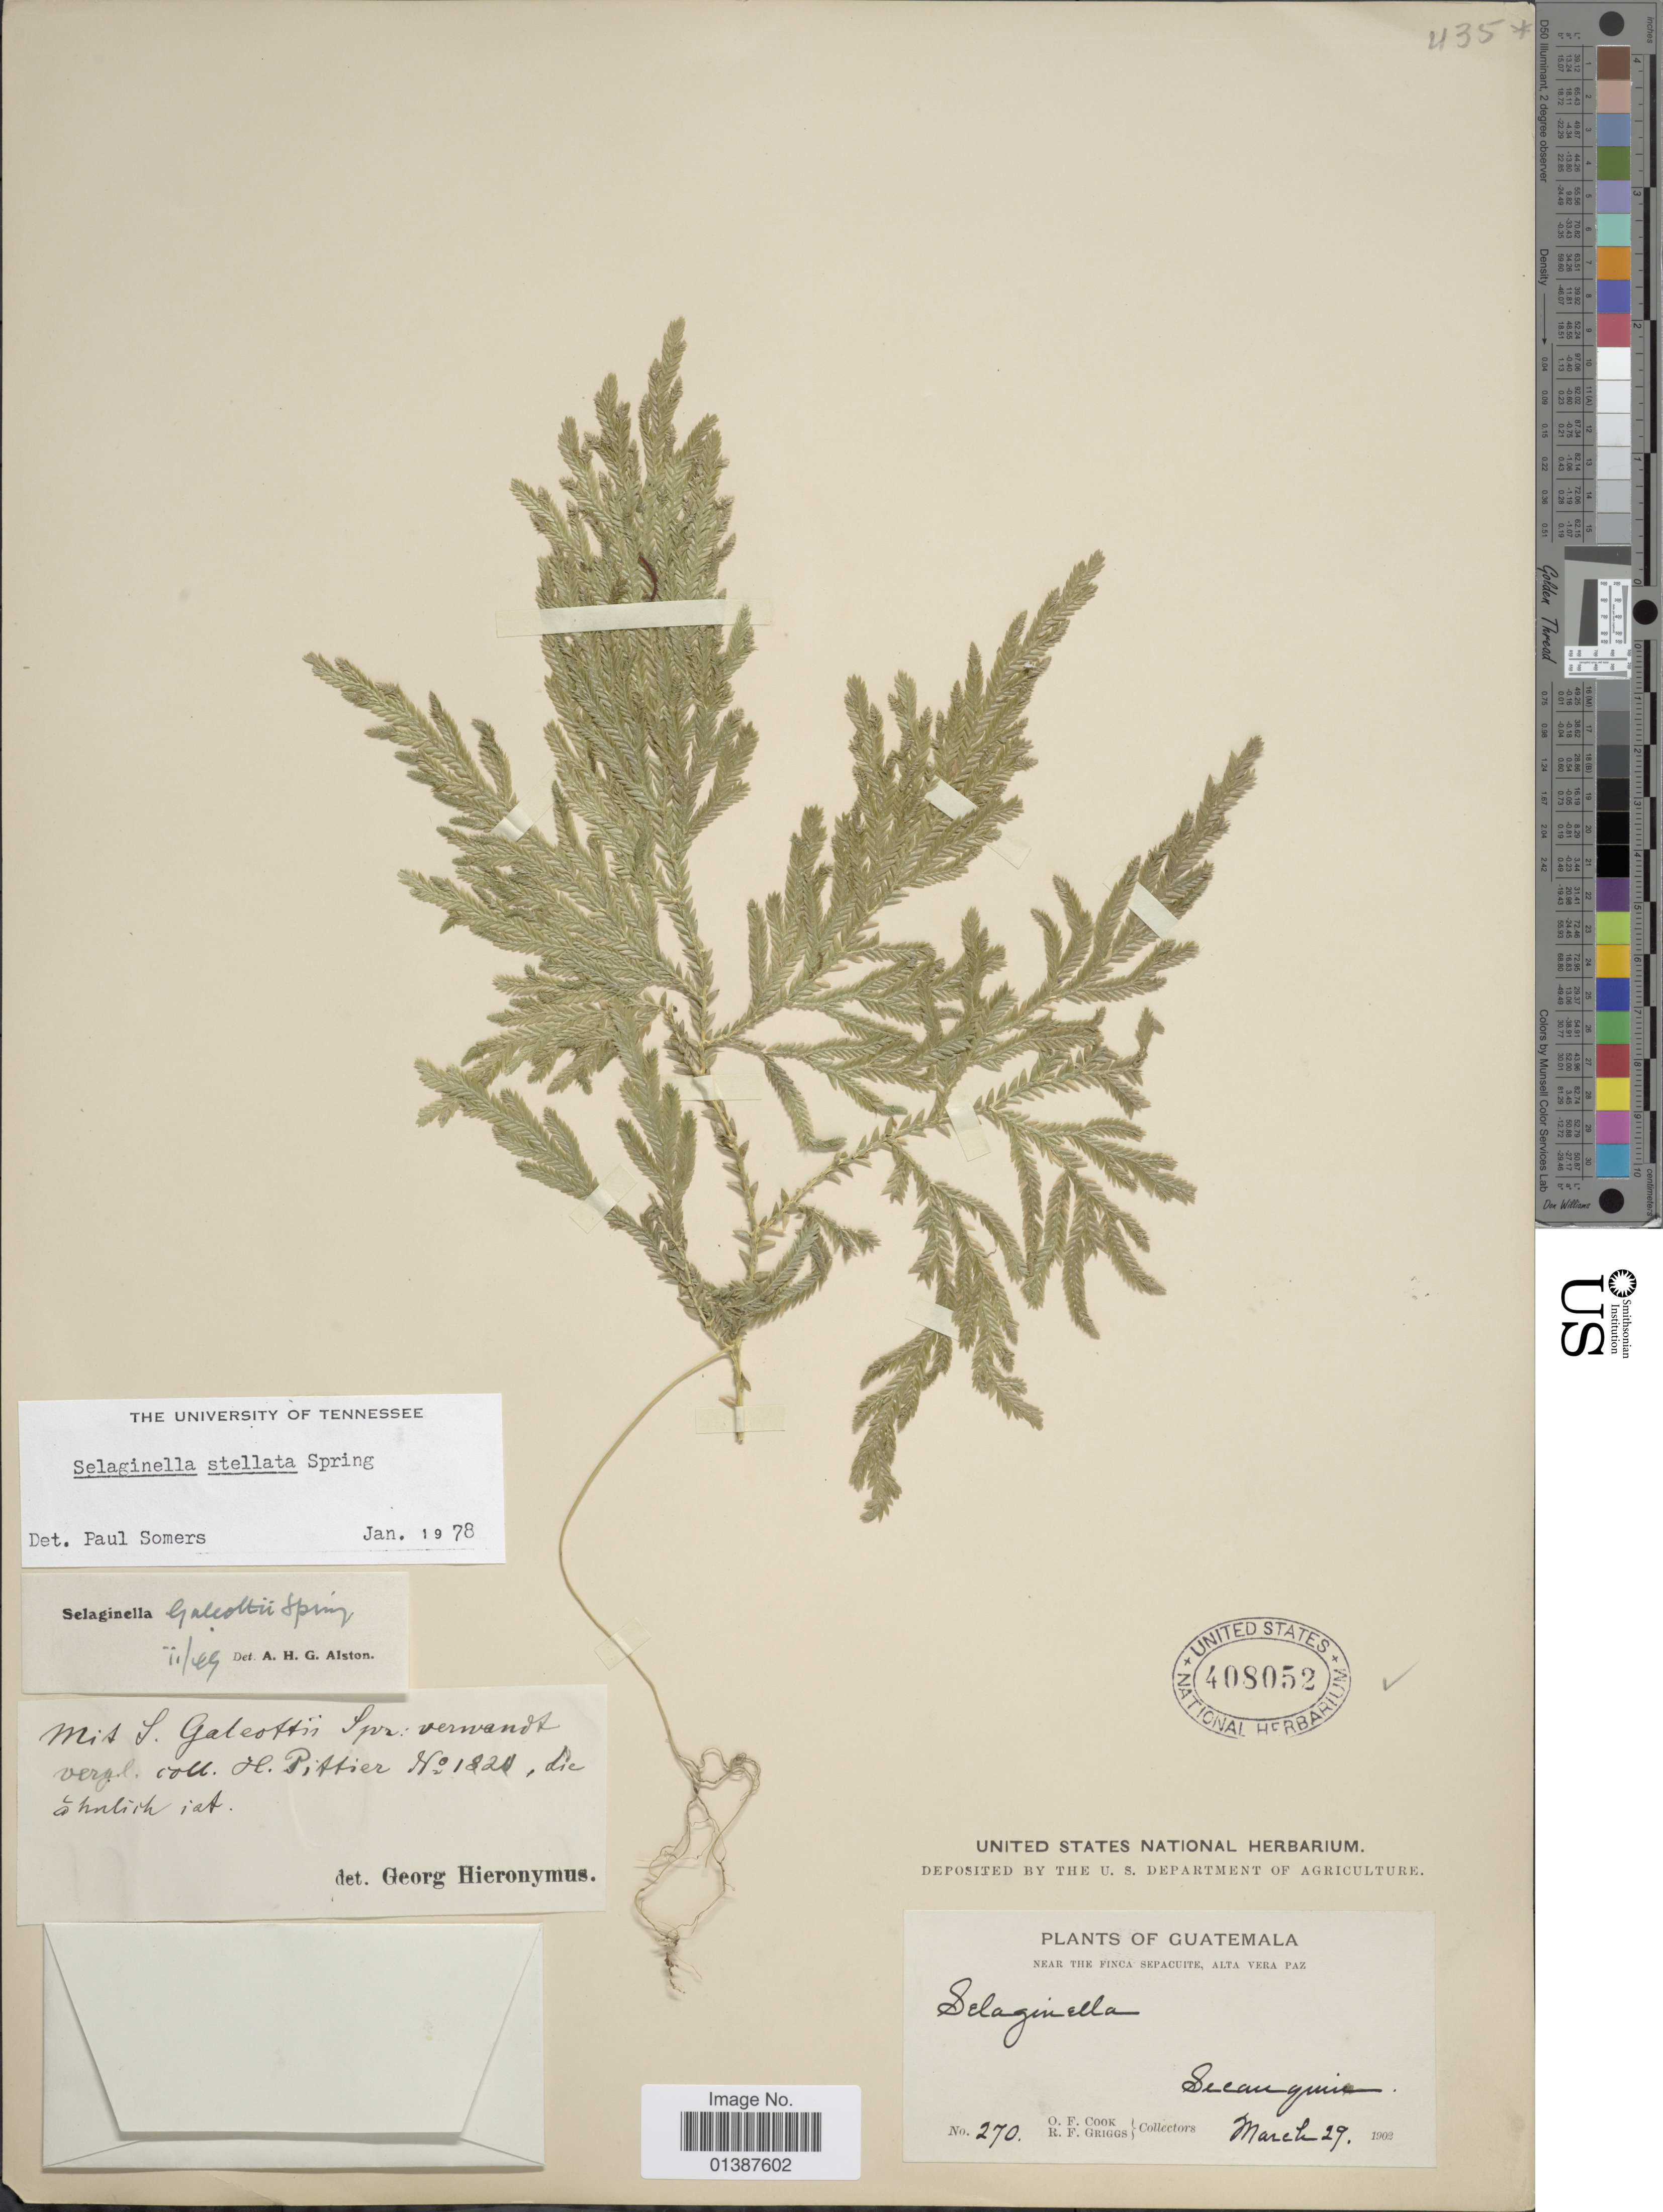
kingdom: Plantae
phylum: Tracheophyta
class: Lycopodiopsida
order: Selaginellales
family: Selaginellaceae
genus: Selaginella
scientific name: Selaginella galeottii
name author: Spring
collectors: O. F. Cook & R. F. Griggs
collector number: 270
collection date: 1902-03-29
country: Guatemala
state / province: Alta Verapaz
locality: Near the Finca sepacuite, Secanquim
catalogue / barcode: US 408052